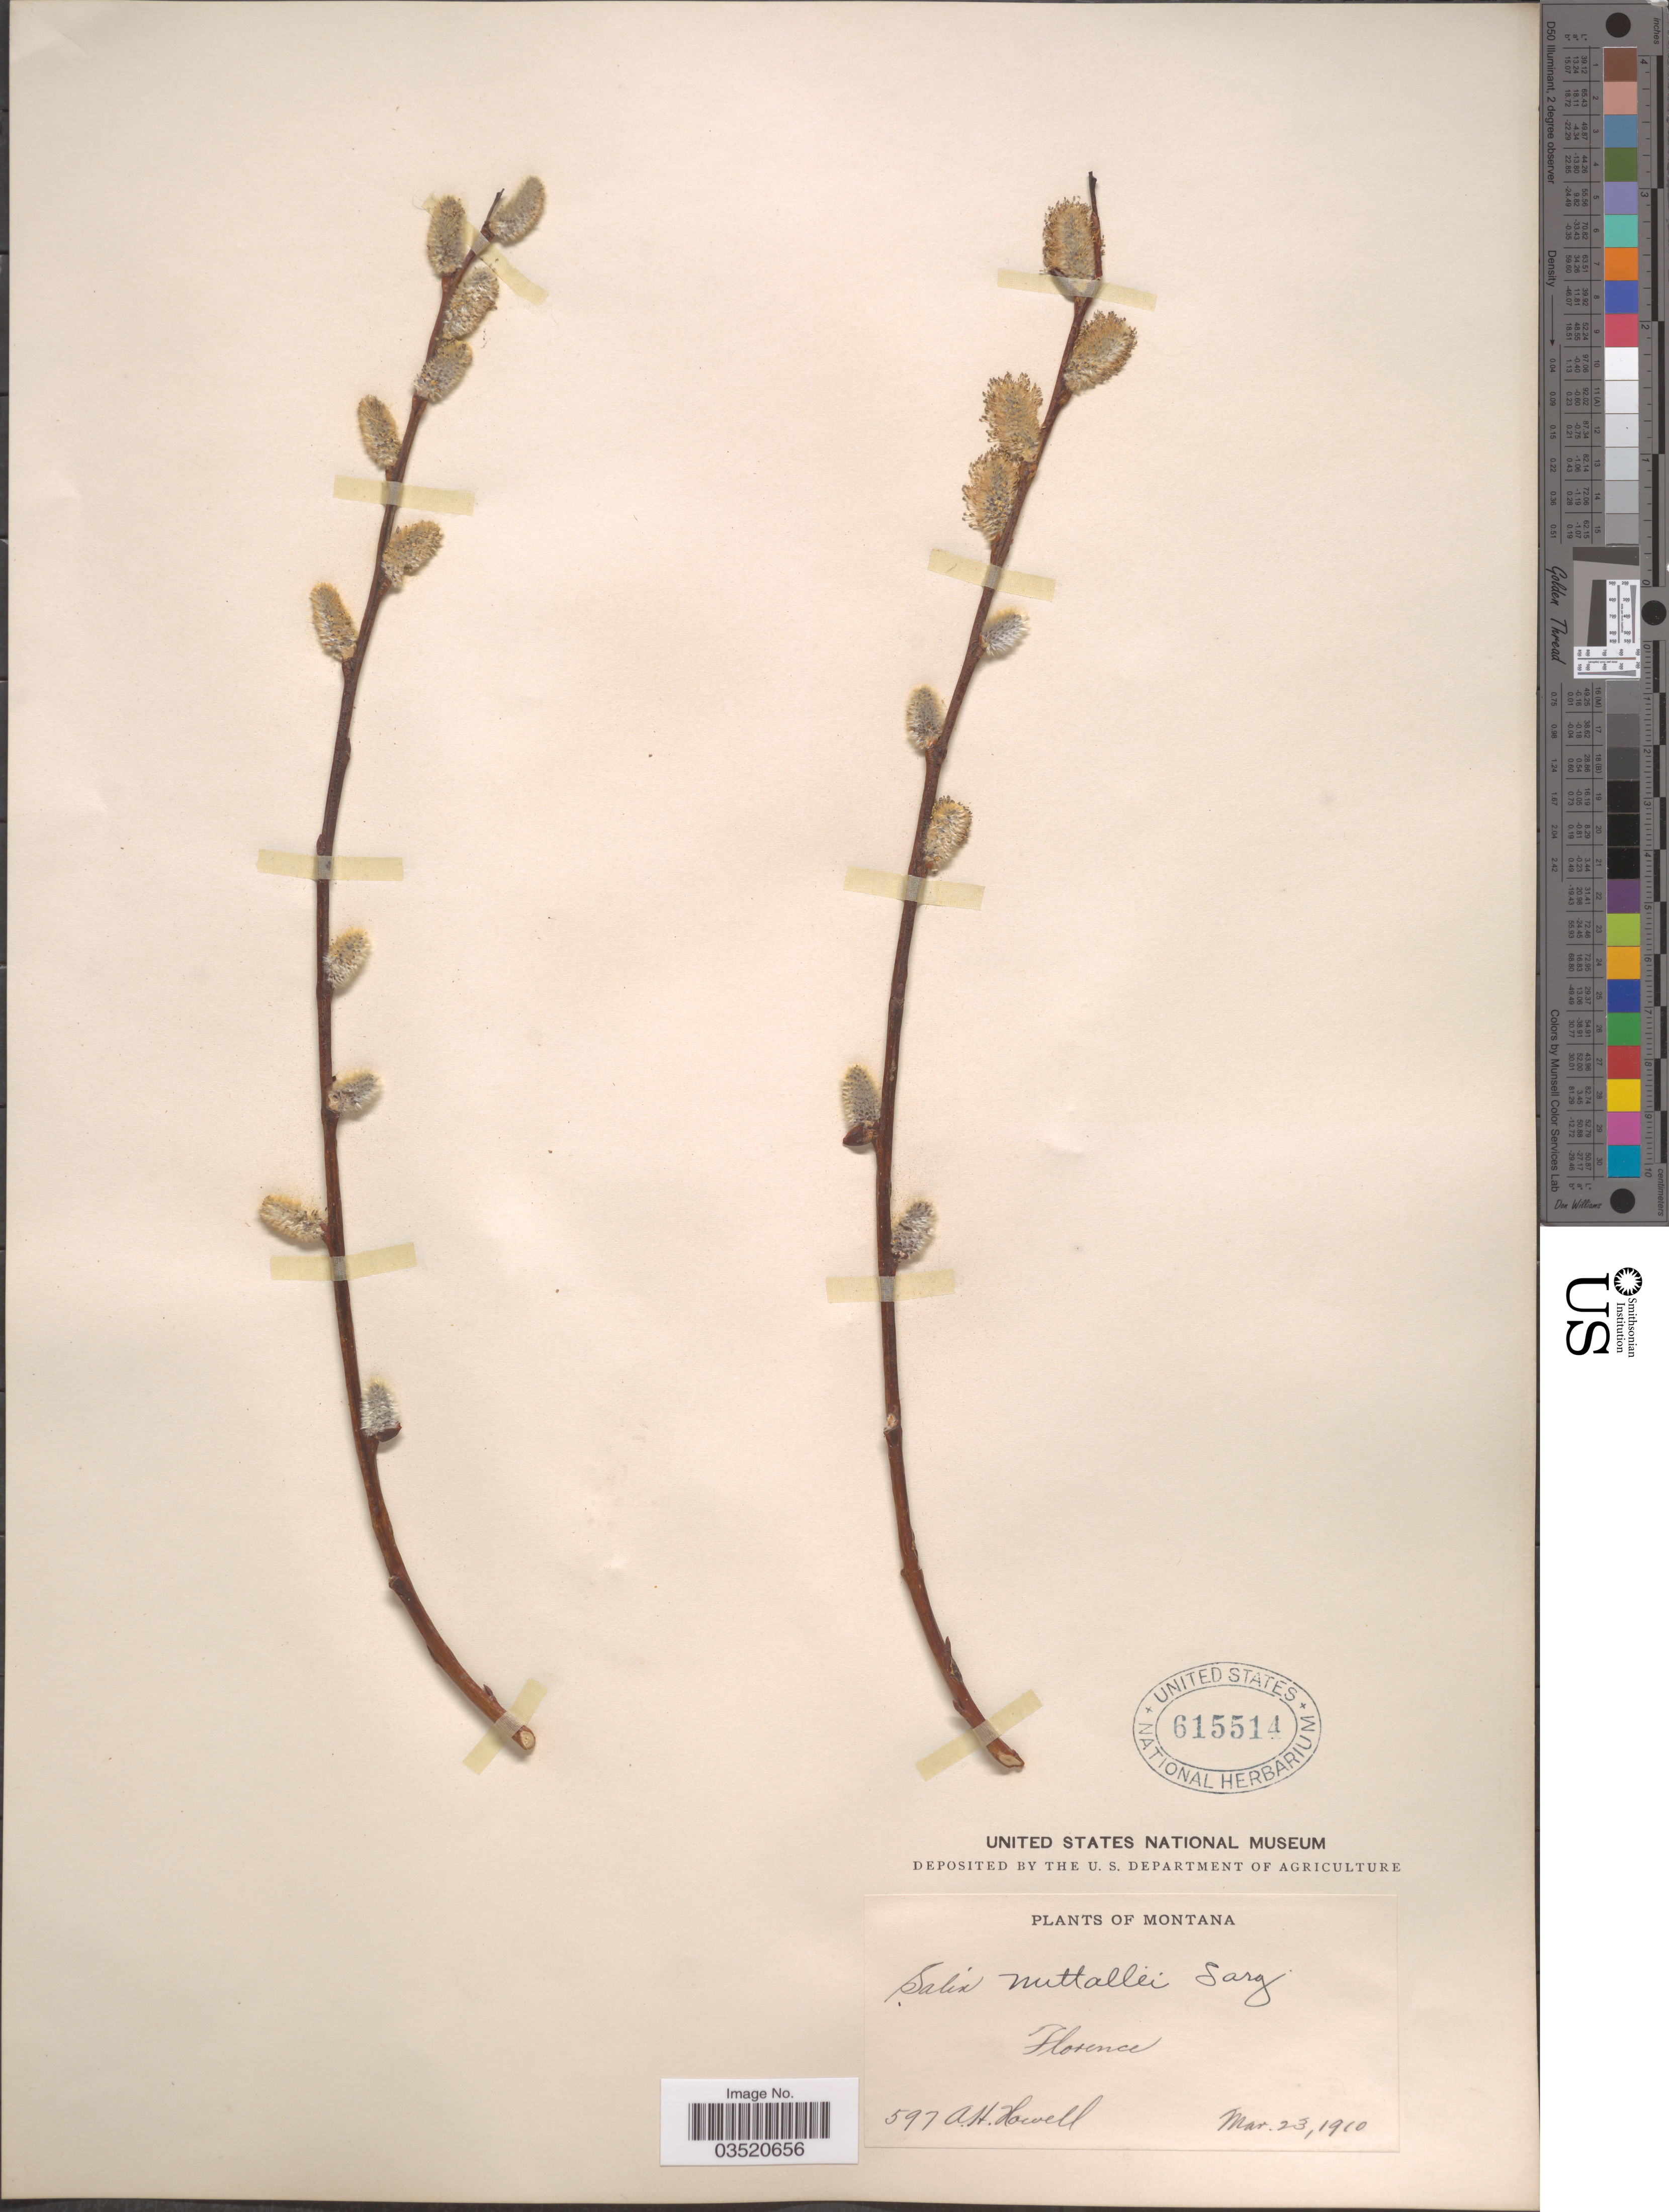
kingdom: Plantae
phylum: Tracheophyta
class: Magnoliopsida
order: Malpighiales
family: Salicaceae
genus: Salix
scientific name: Salix scouleriana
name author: Barratt ex Hook.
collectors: A. Howell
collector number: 597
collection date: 1910-03-23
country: United States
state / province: Montana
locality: Florence.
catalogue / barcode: US 615514